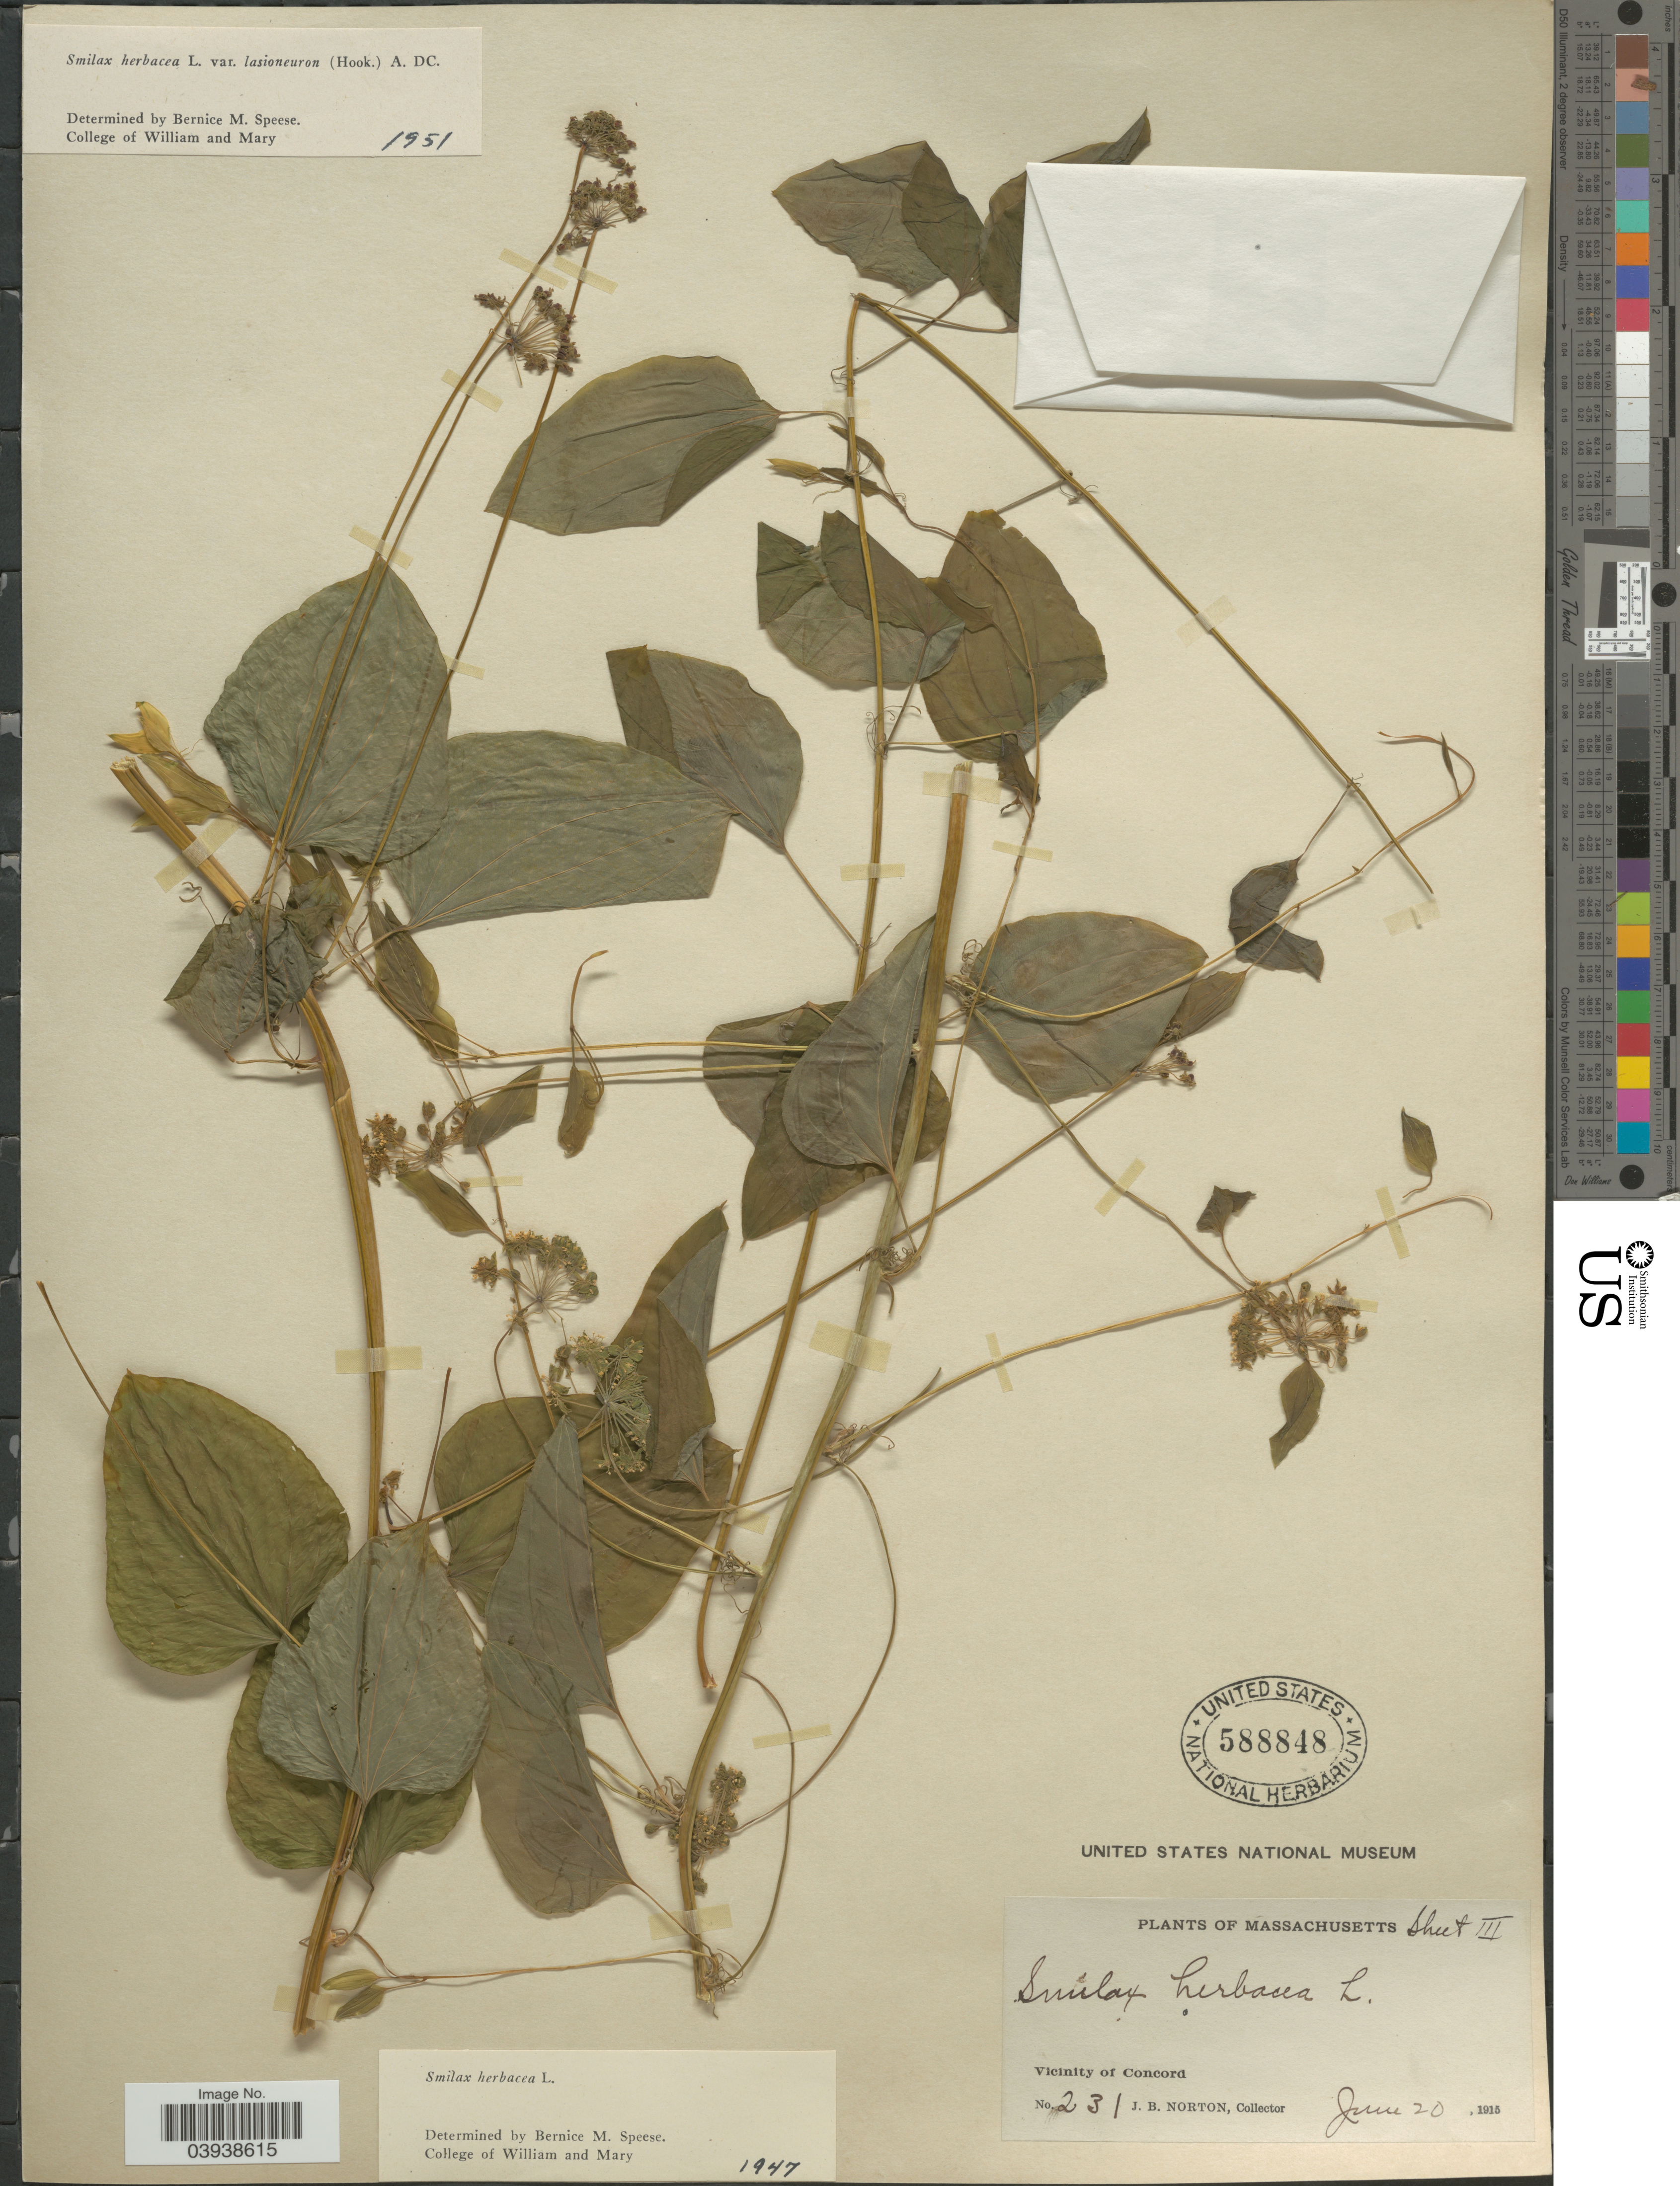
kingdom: Plantae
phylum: Tracheophyta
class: Liliopsida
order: Liliales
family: Smilacaceae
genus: Smilax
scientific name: Smilax herbacea var. lasioneuron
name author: (Hook.) A. DC.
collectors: J. B. Norton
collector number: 231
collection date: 1915-06-20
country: United States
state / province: Massachusetts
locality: Vicinity of Concord.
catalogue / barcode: US 588848